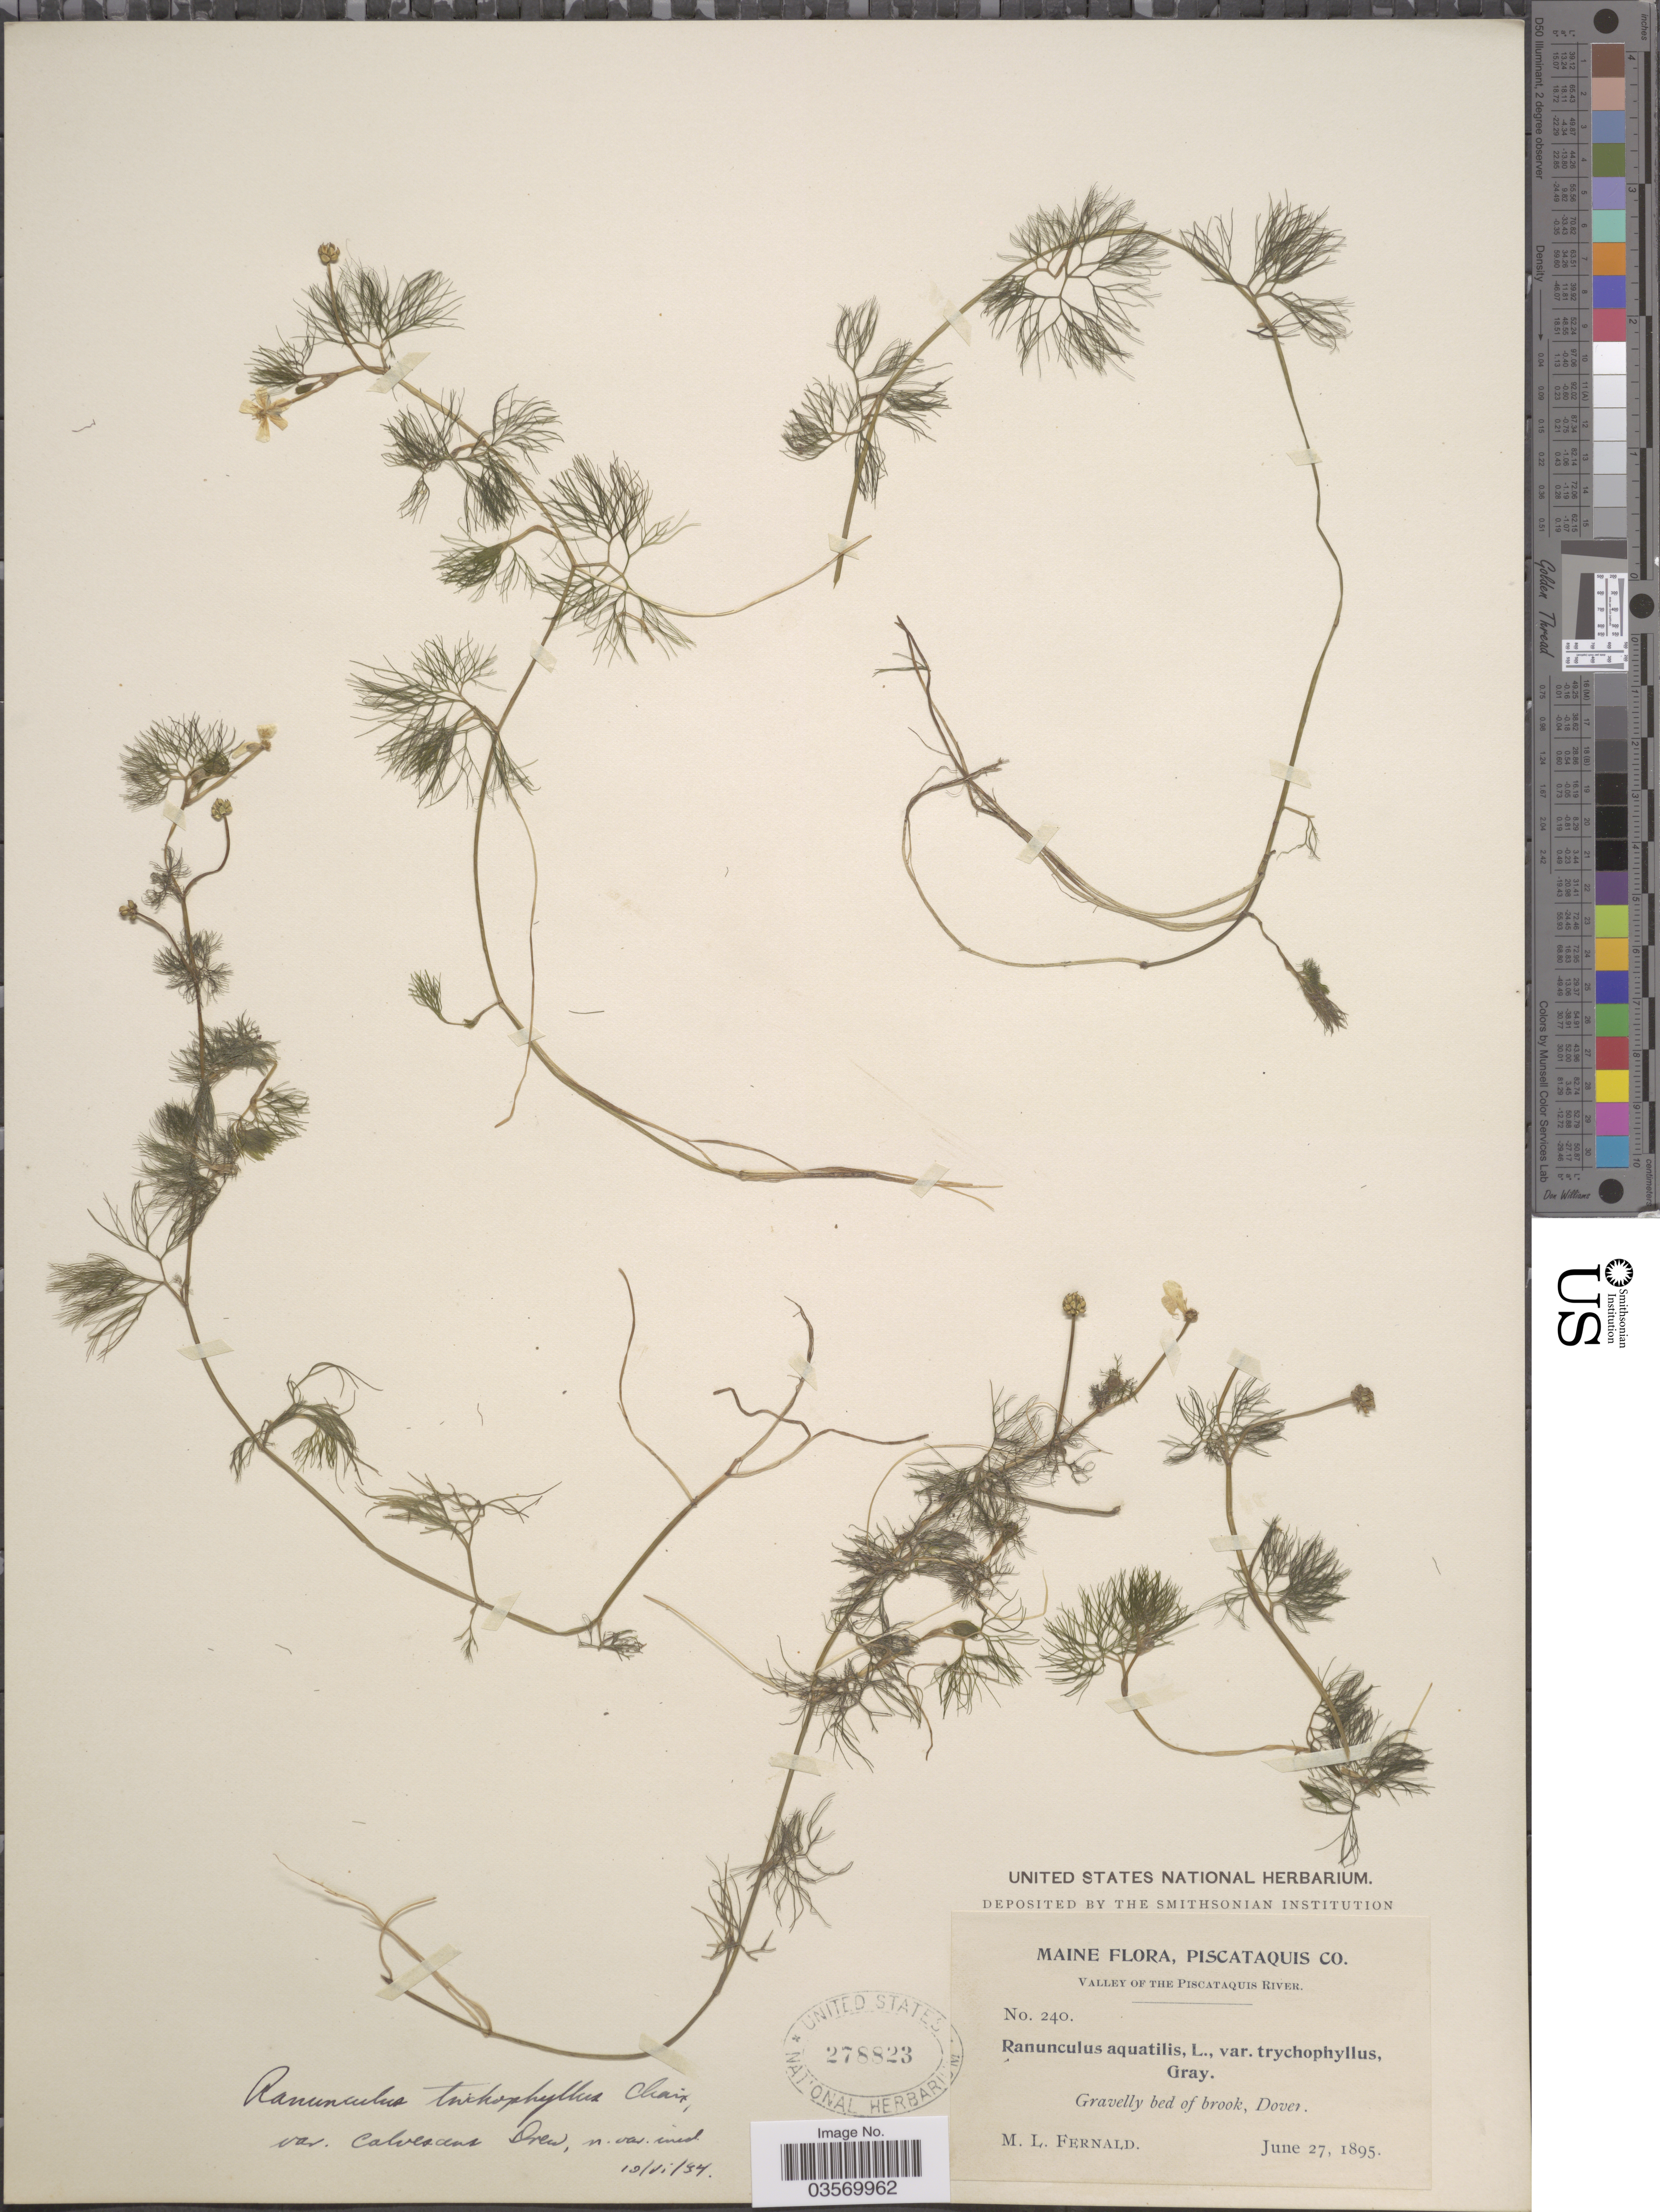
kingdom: Plantae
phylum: Tracheophyta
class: Magnoliopsida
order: Ranunculales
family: Ranunculaceae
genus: Ranunculus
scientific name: Ranunculus trichophyllus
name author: Chaix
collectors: M. L. Fernald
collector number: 240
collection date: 1895-06-27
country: United States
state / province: Maine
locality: Piscataquis Co. Valley of the Piscataquis River. Gravelly bed of brook, Dover.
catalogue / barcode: US 278823